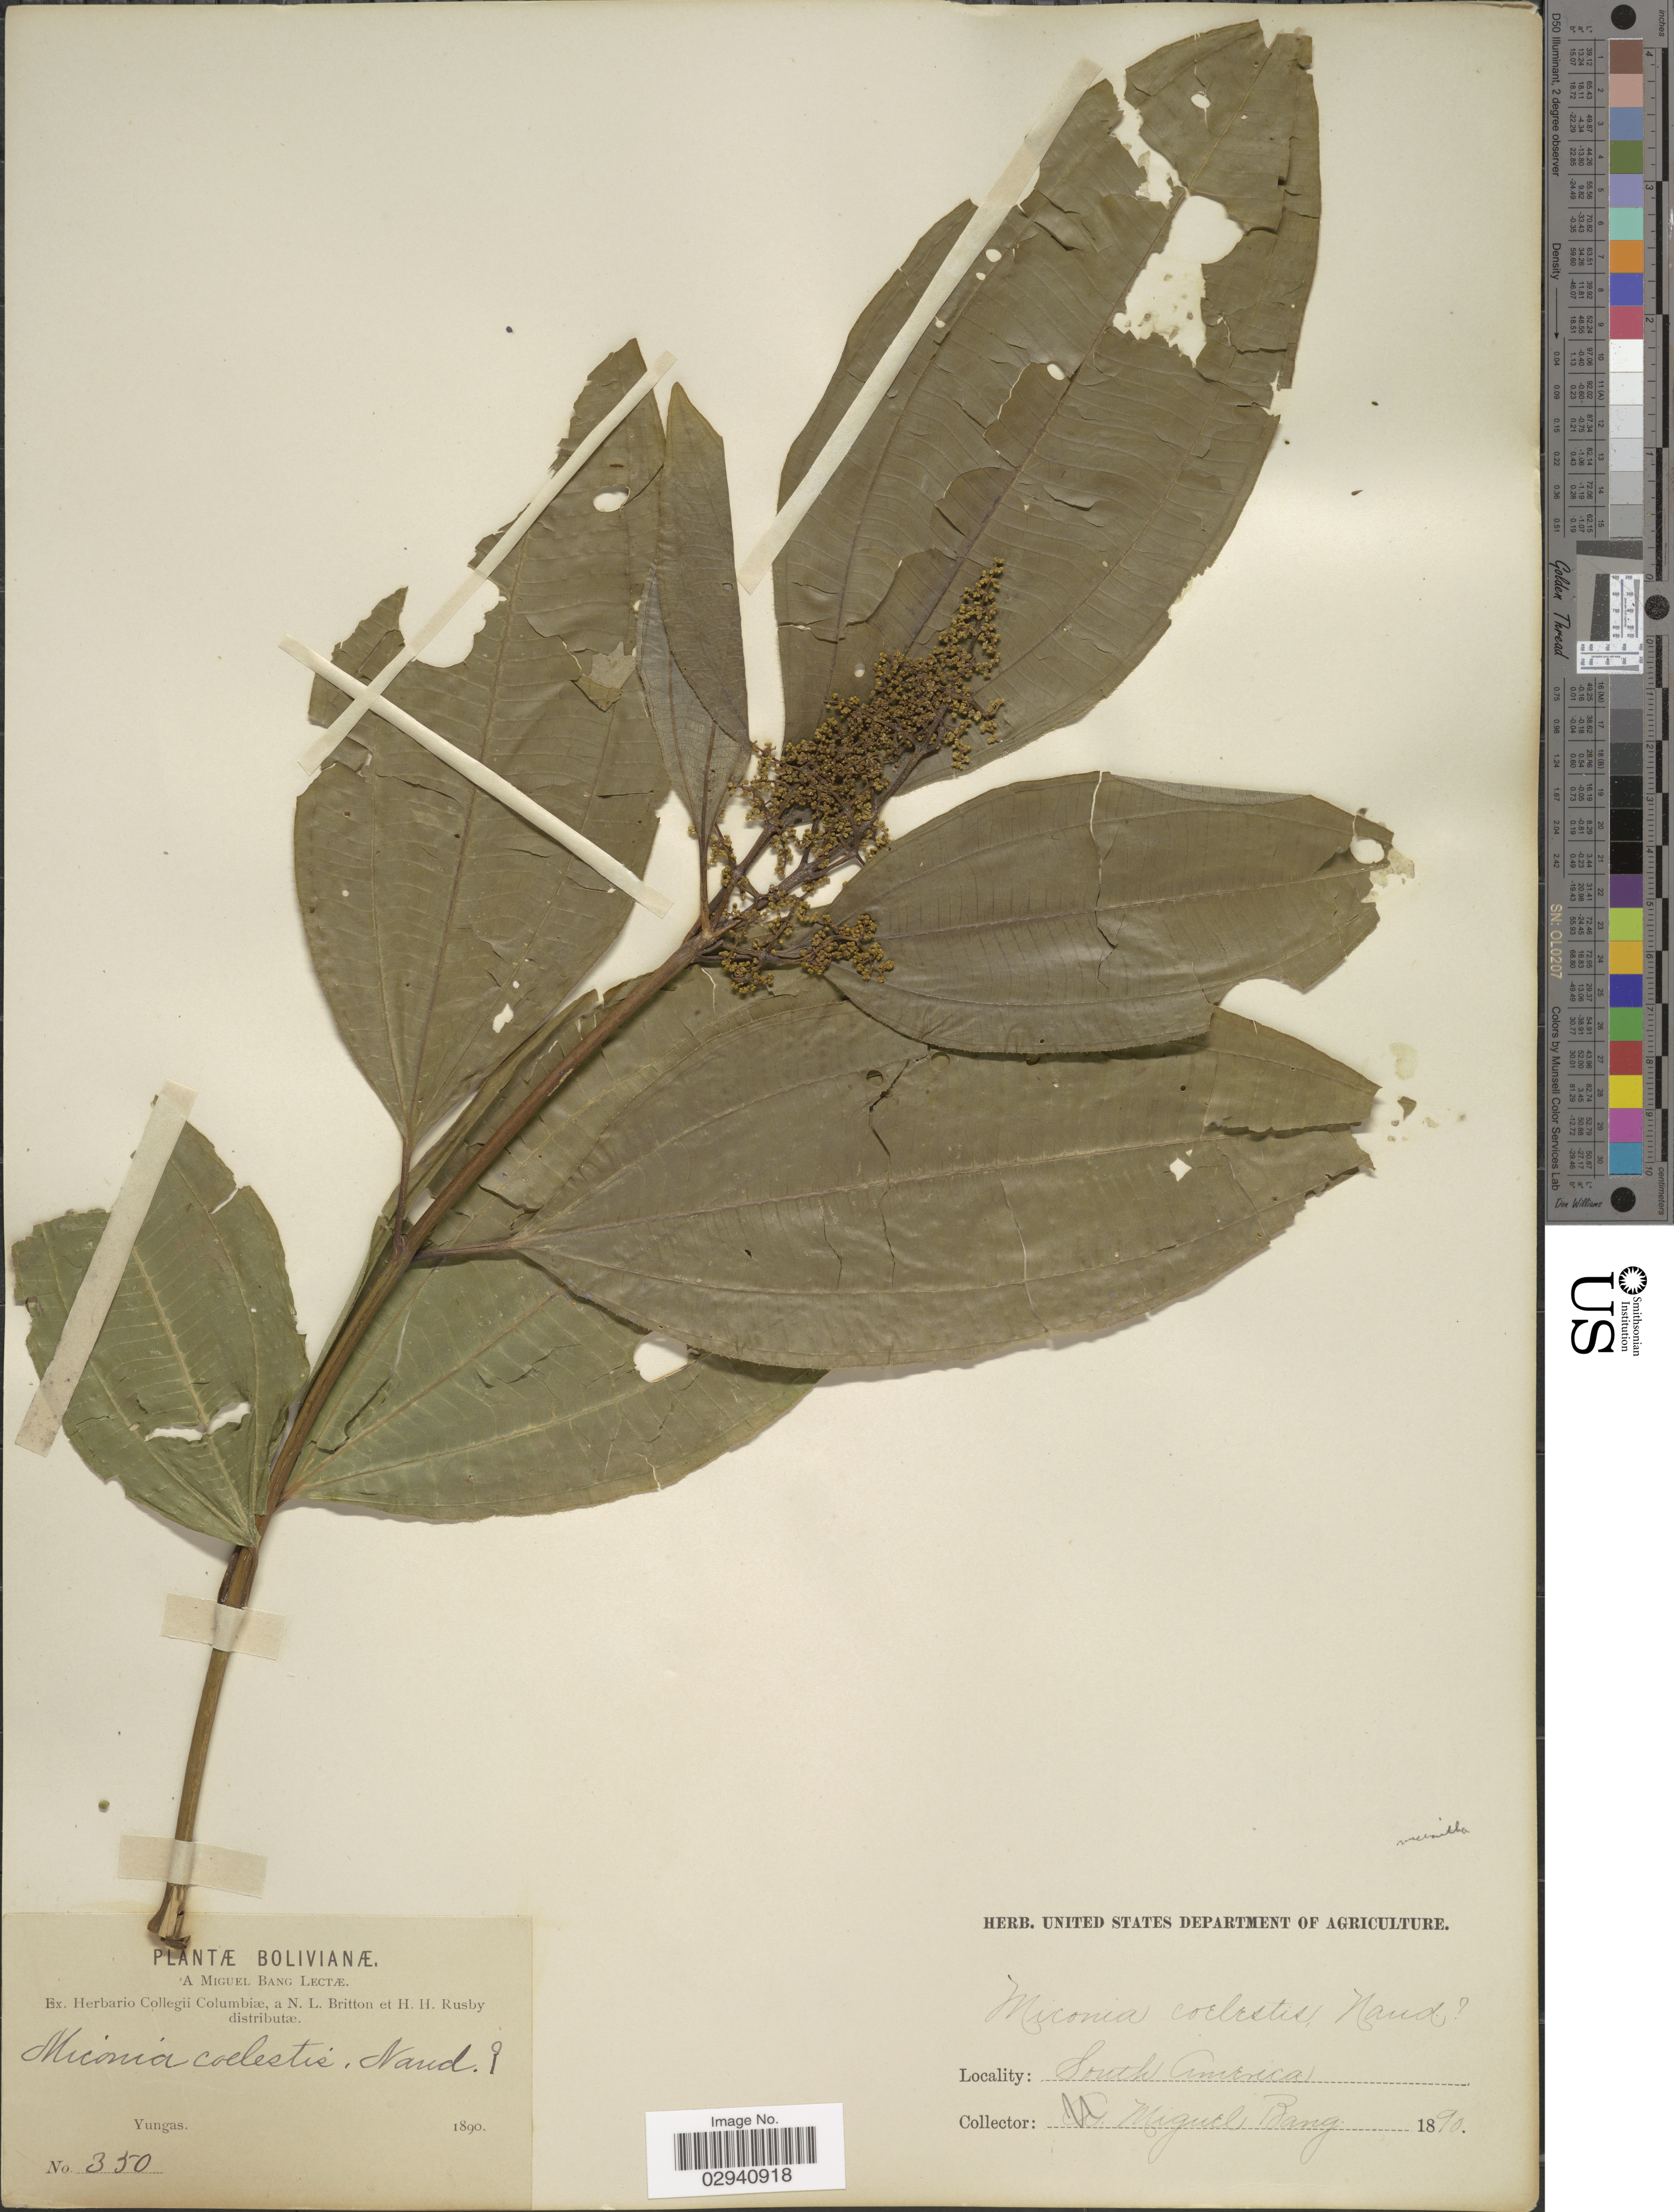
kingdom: Plantae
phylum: Tracheophyta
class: Magnoliopsida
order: Myrtales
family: Melastomataceae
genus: Miconia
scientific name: Miconia micrantha Pittier, nom. illeg.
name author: Pittier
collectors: M. Bang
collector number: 350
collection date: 1890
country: Bolivia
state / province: La Paz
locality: Yungas.